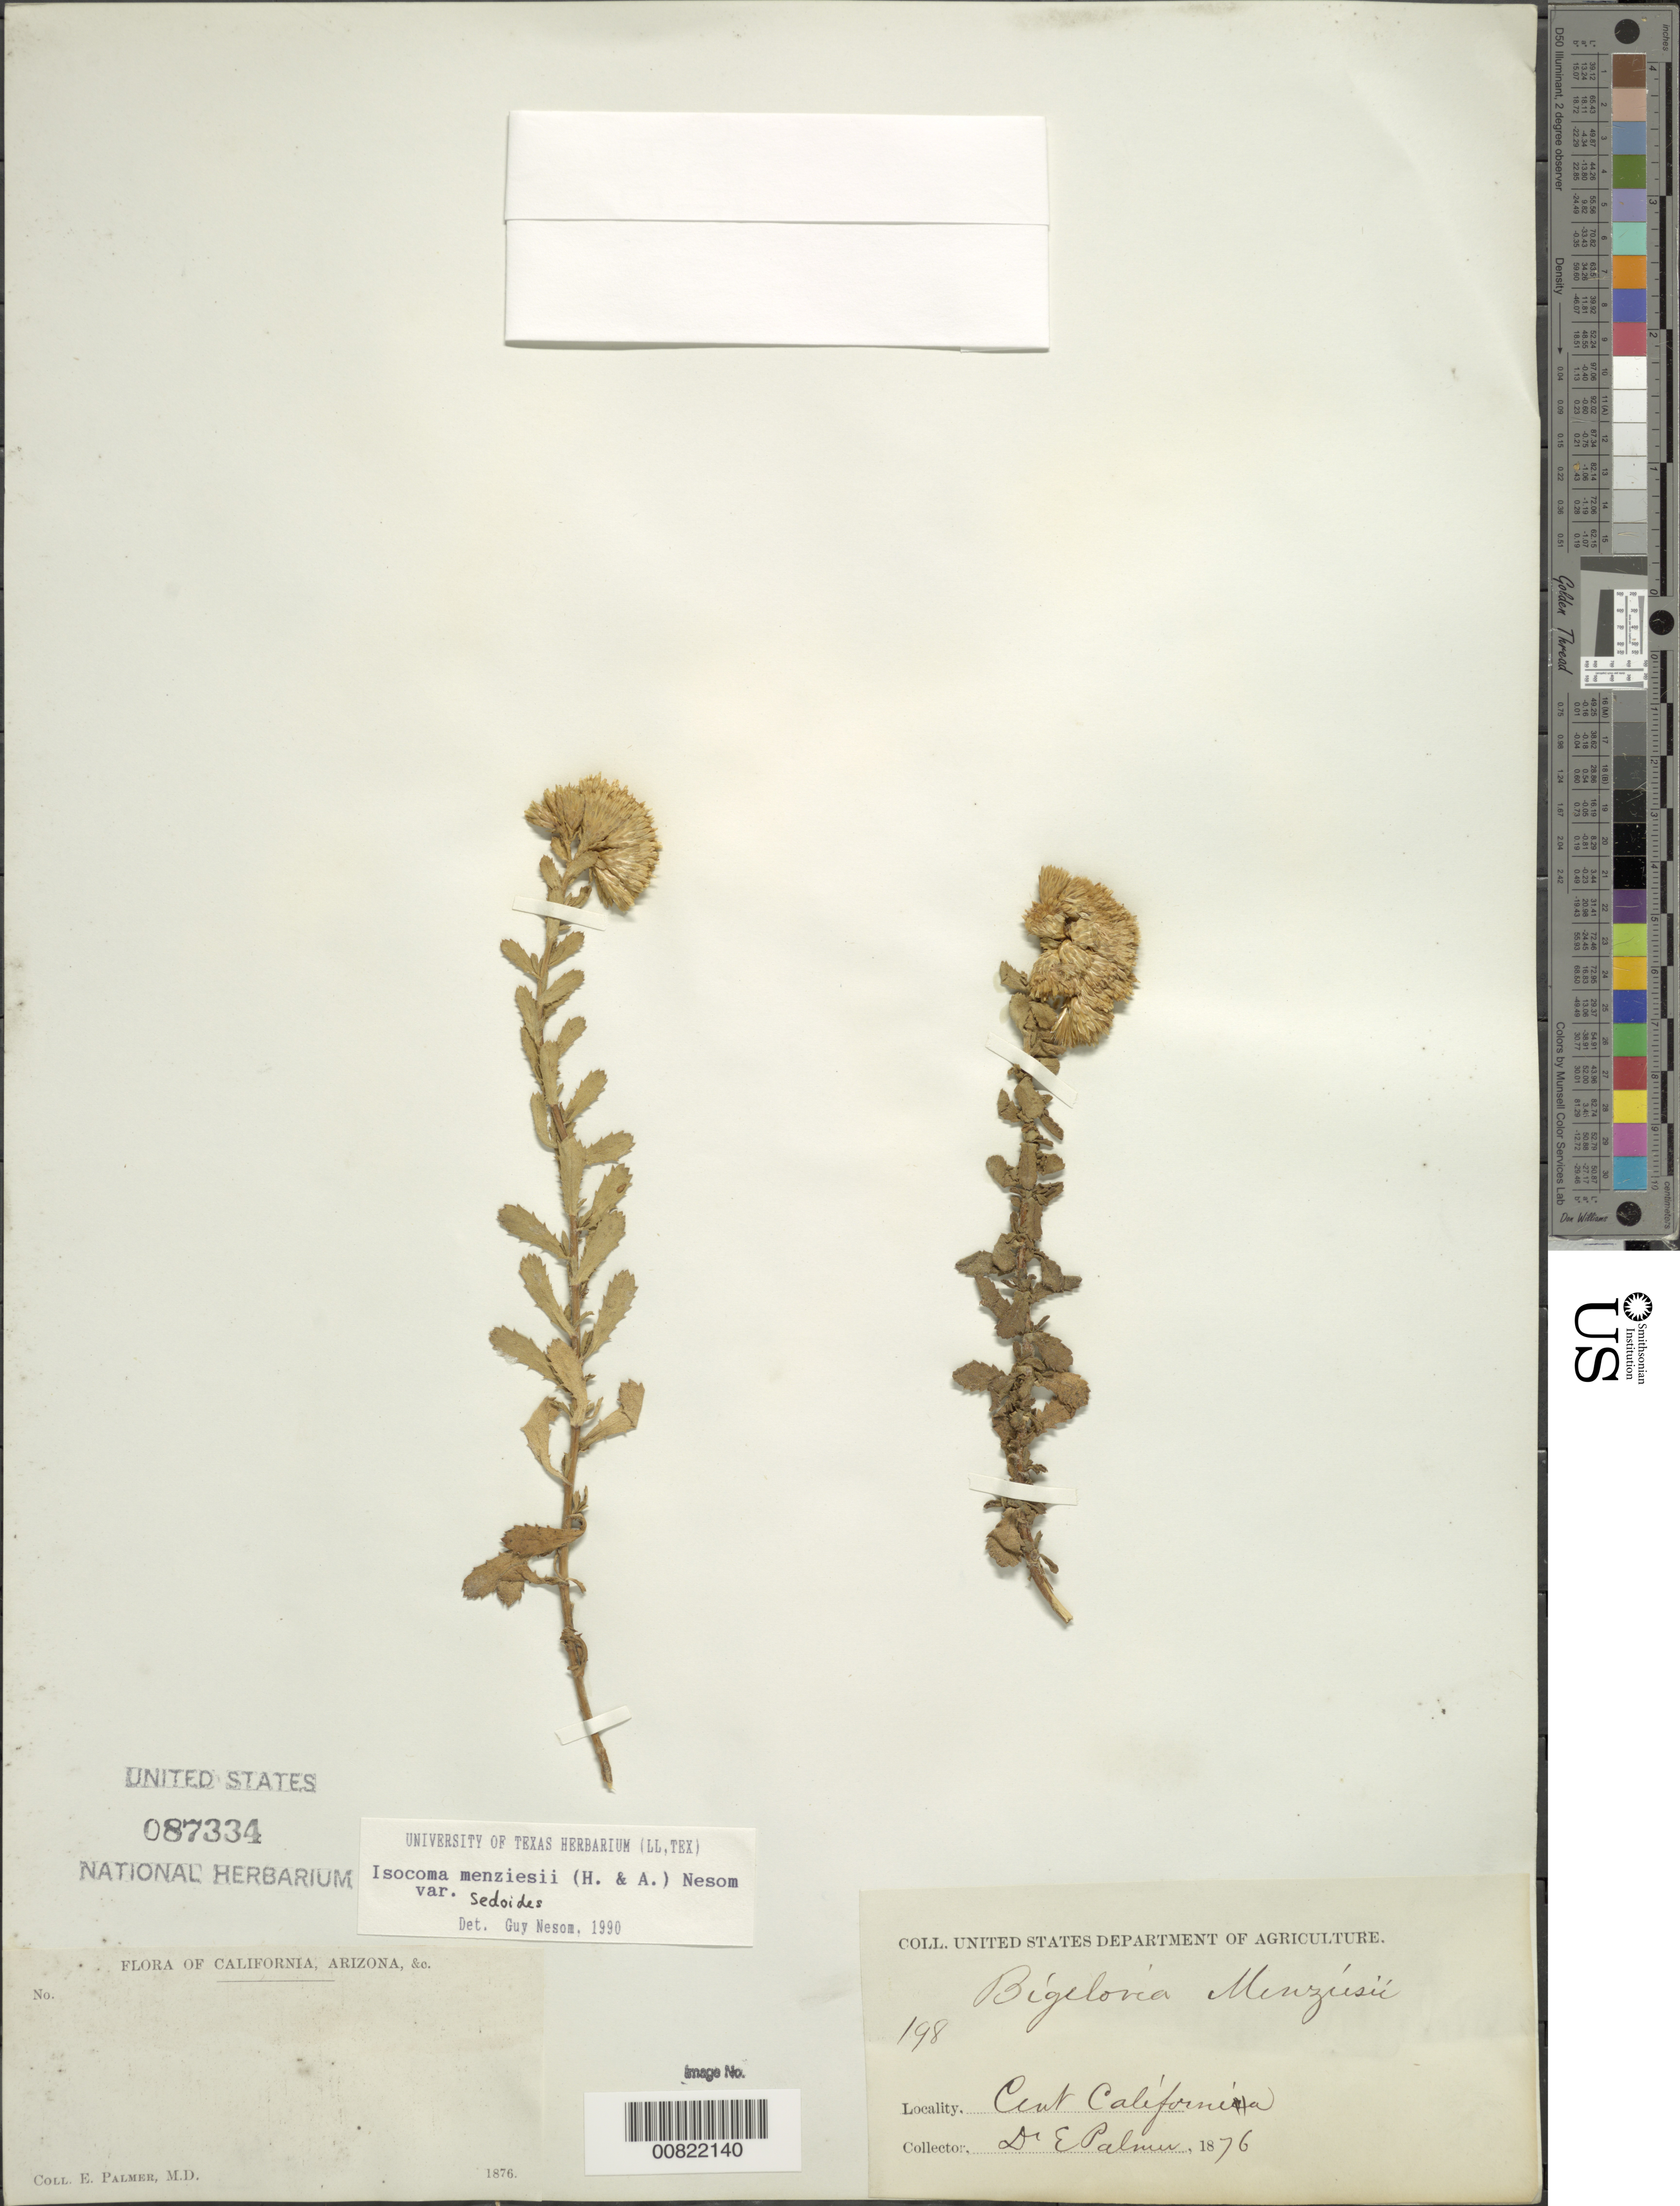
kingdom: Plantae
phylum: Tracheophyta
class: Magnoliopsida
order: Asterales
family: Asteraceae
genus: Isocoma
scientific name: Isocoma menziesii var. sedoides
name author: (Greene) G.L. Nesom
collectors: E. Palmer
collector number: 198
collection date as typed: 1876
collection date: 1876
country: United States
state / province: California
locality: Central California.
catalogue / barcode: US 87334